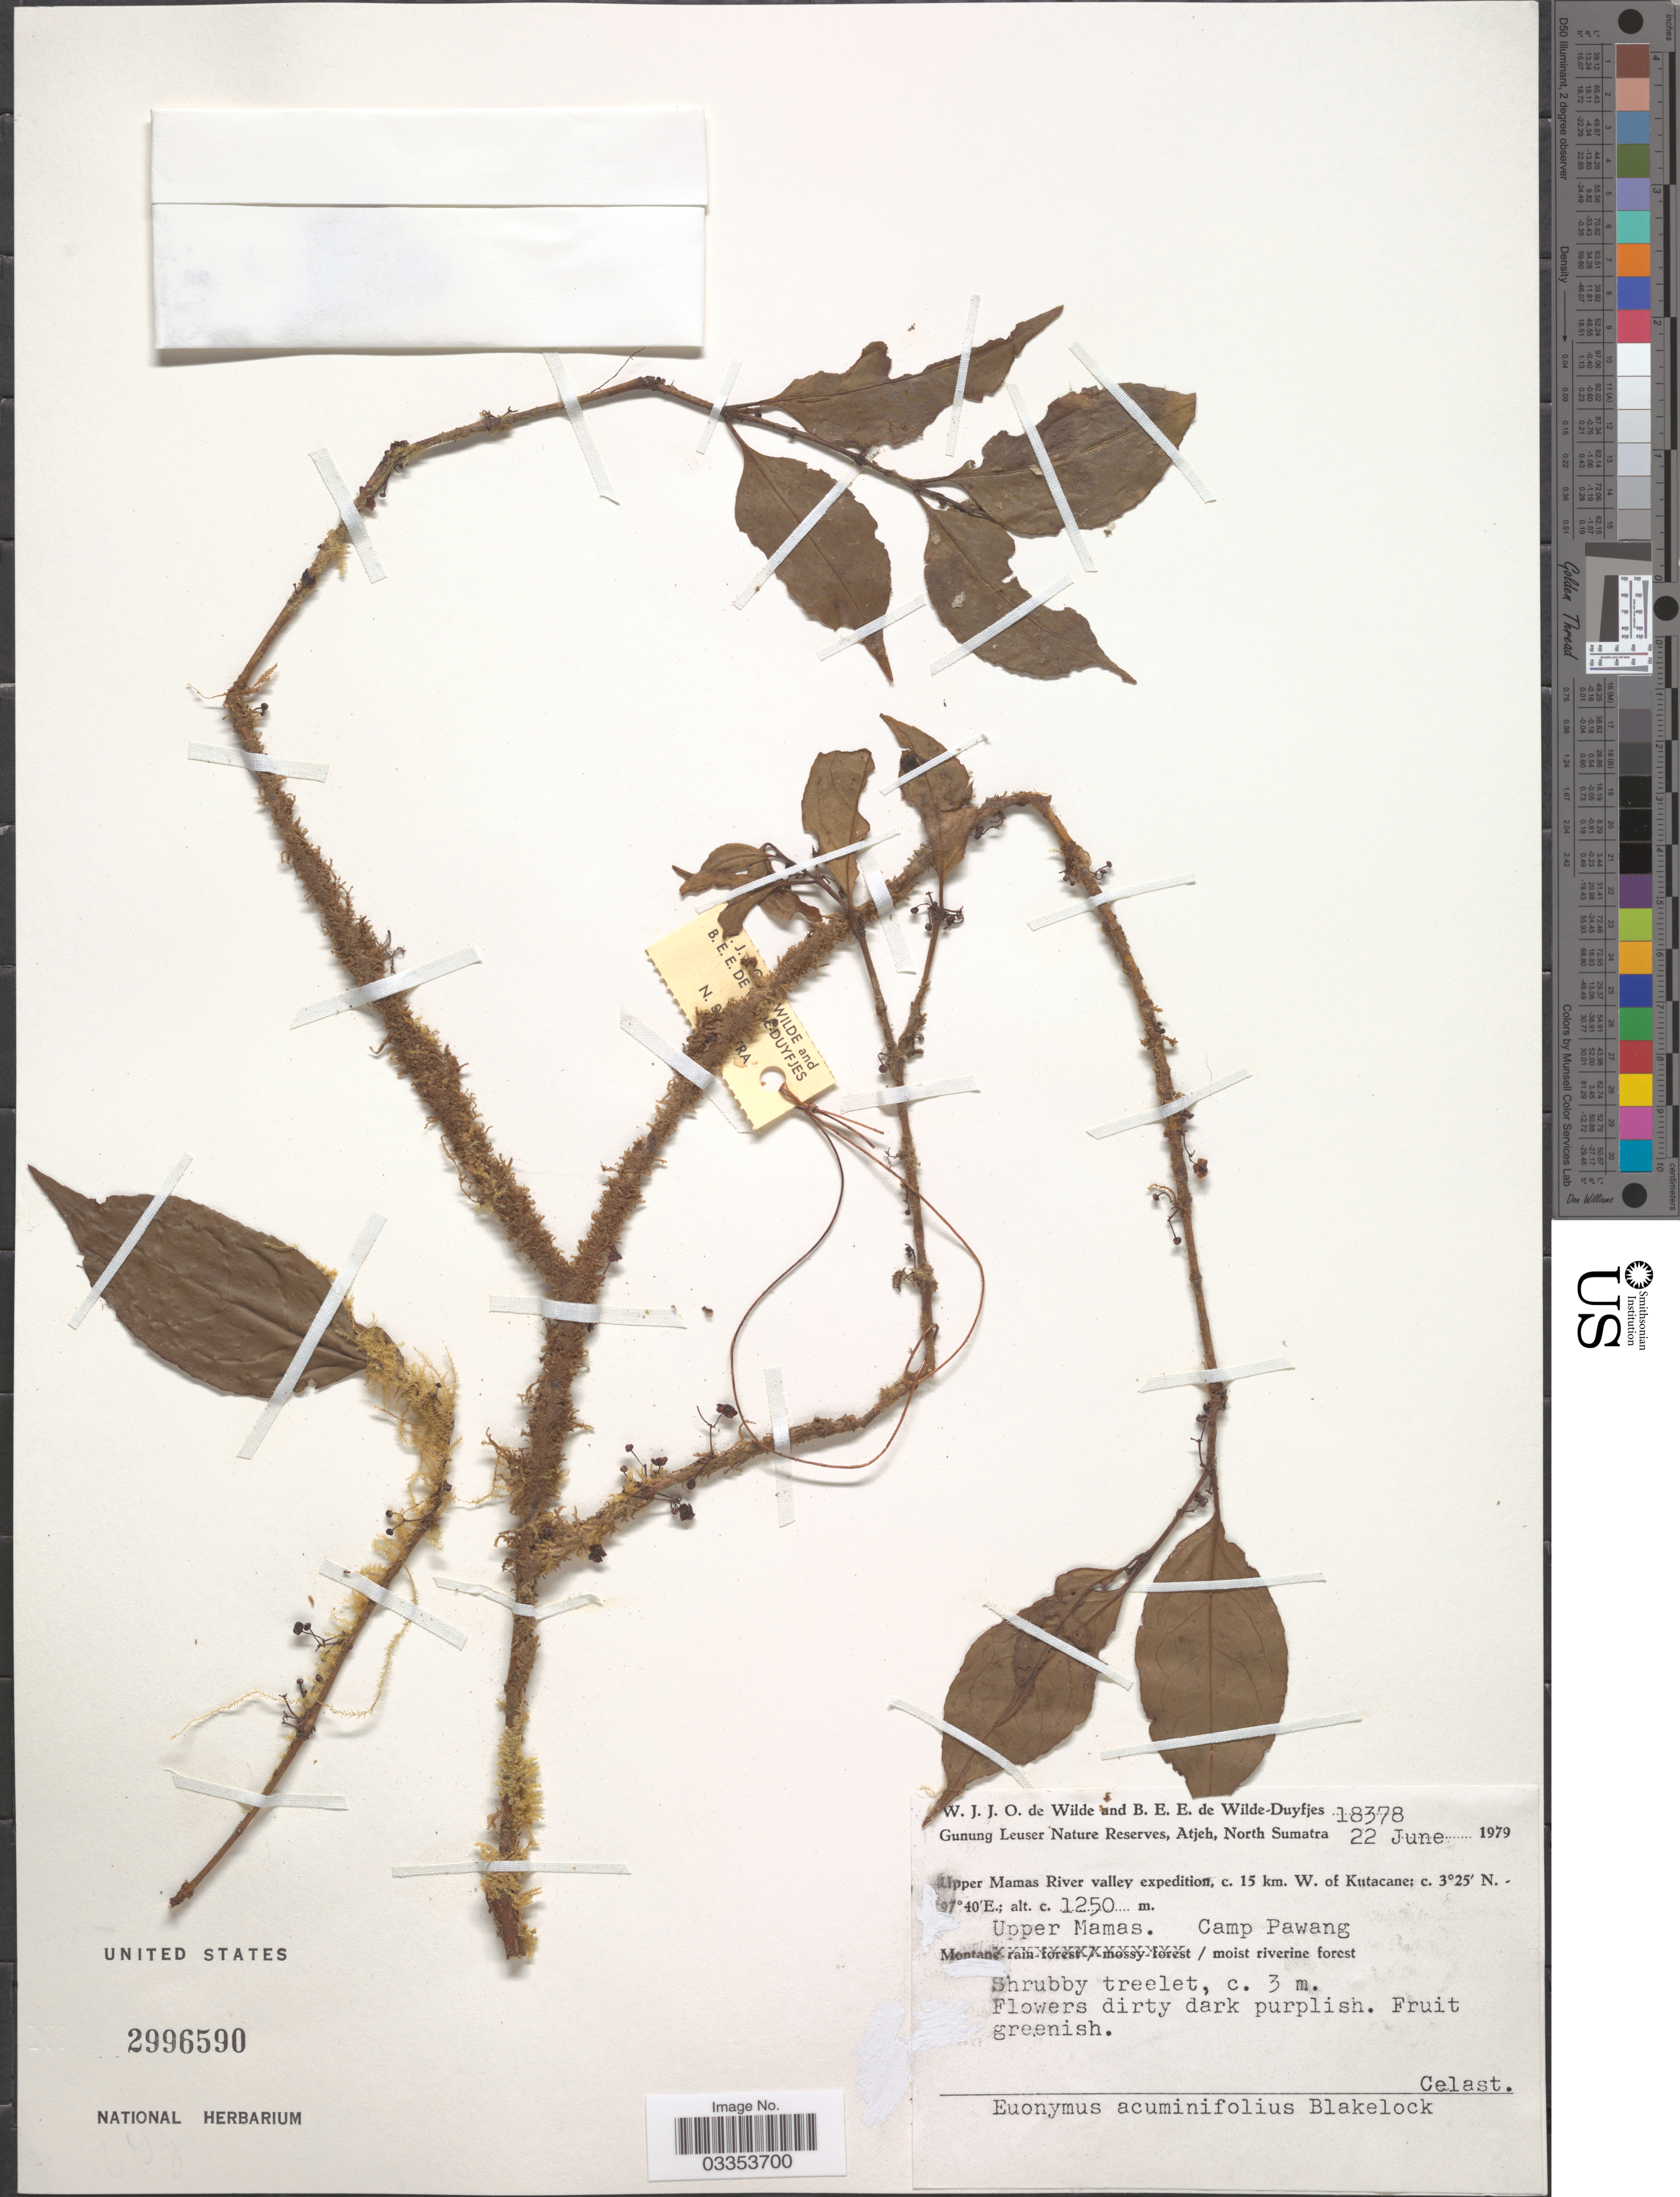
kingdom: Plantae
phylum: Tracheophyta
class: Magnoliopsida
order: Celastrales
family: Celastraceae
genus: Euonymus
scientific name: Euonymus acuminifolius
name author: Blakelock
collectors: W. J. de Wilde & B. E. de Wilde-Duyfjes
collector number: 18378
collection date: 1979-06-22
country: Indonesia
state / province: Sumatra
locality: Gunung Leuser Nature Reserves, Atjeh, North Sumatra. Upper Mamas River valley expedition, c.15 km. W. of Kutacane. Upper Mamas. Camp Pawang.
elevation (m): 1250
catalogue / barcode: US 2996590